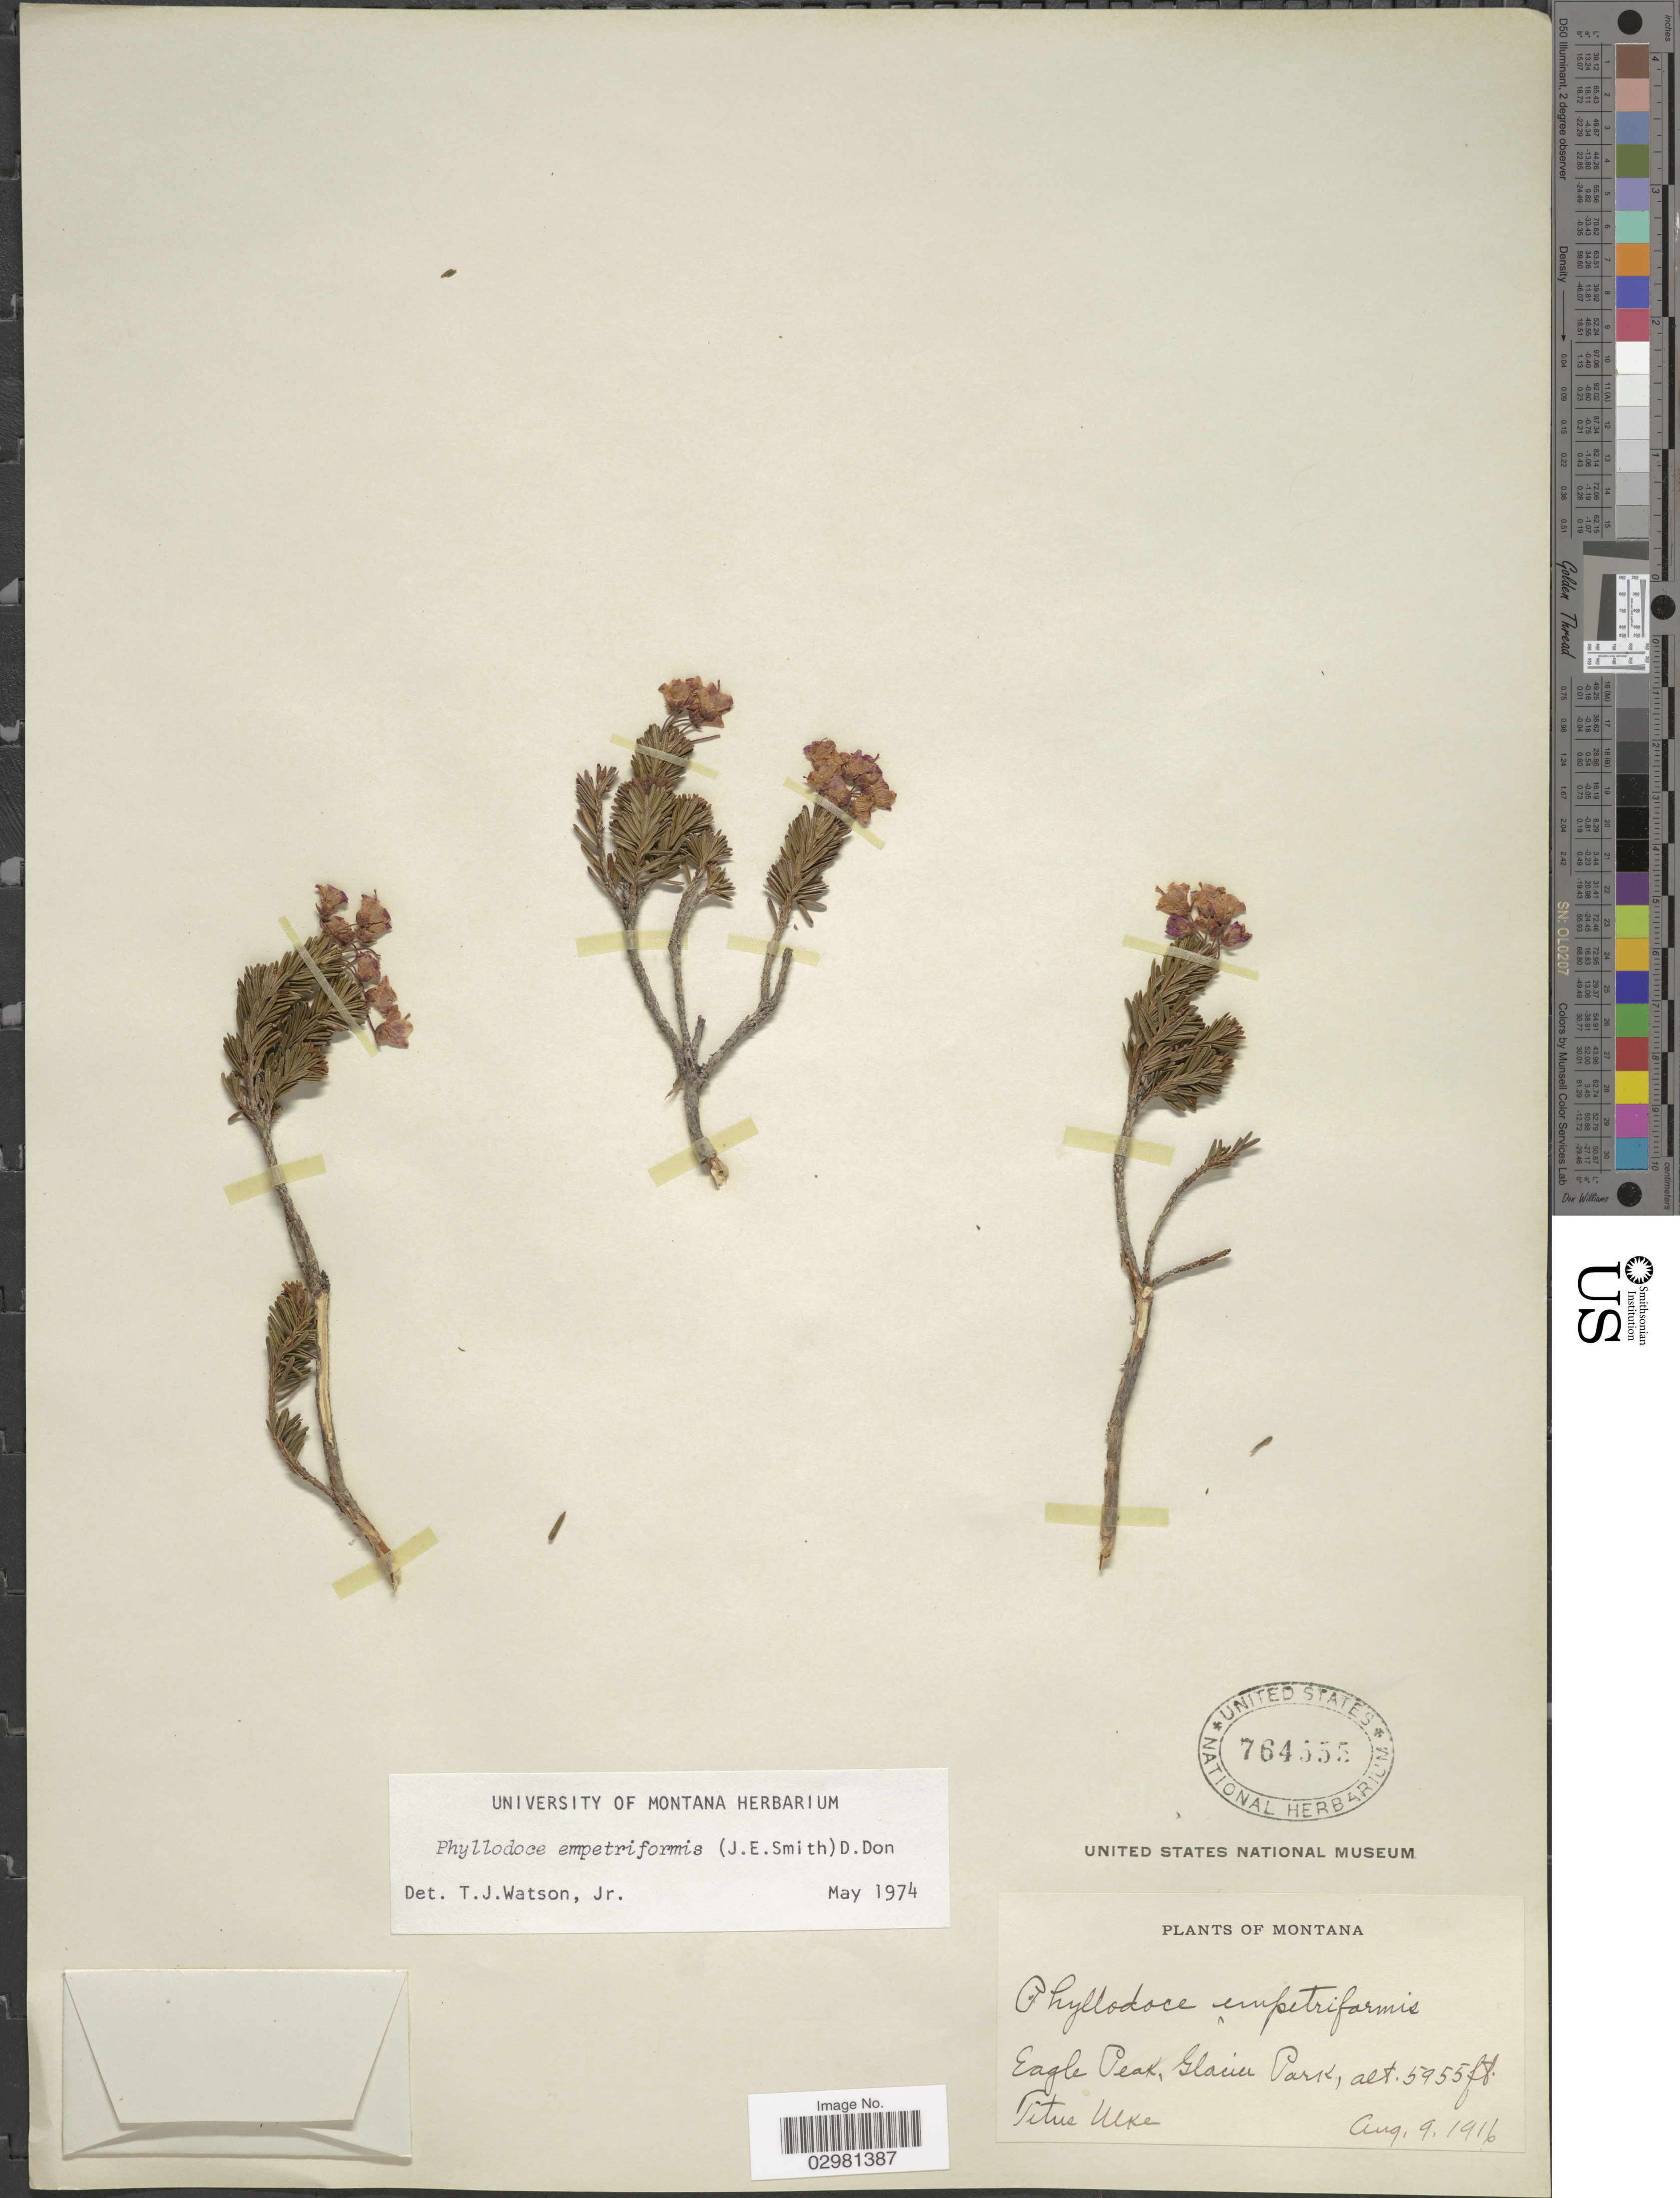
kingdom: Plantae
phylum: Tracheophyta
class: Magnoliopsida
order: Ericales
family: Ericaceae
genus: Phyllodoce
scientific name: Phyllodoce empetiformis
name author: (Small) D. Don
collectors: T. Ulke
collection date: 1916-08-09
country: United States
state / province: Montana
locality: Eagle Peak, Glacier Park.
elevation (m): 1815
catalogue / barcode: US 764555